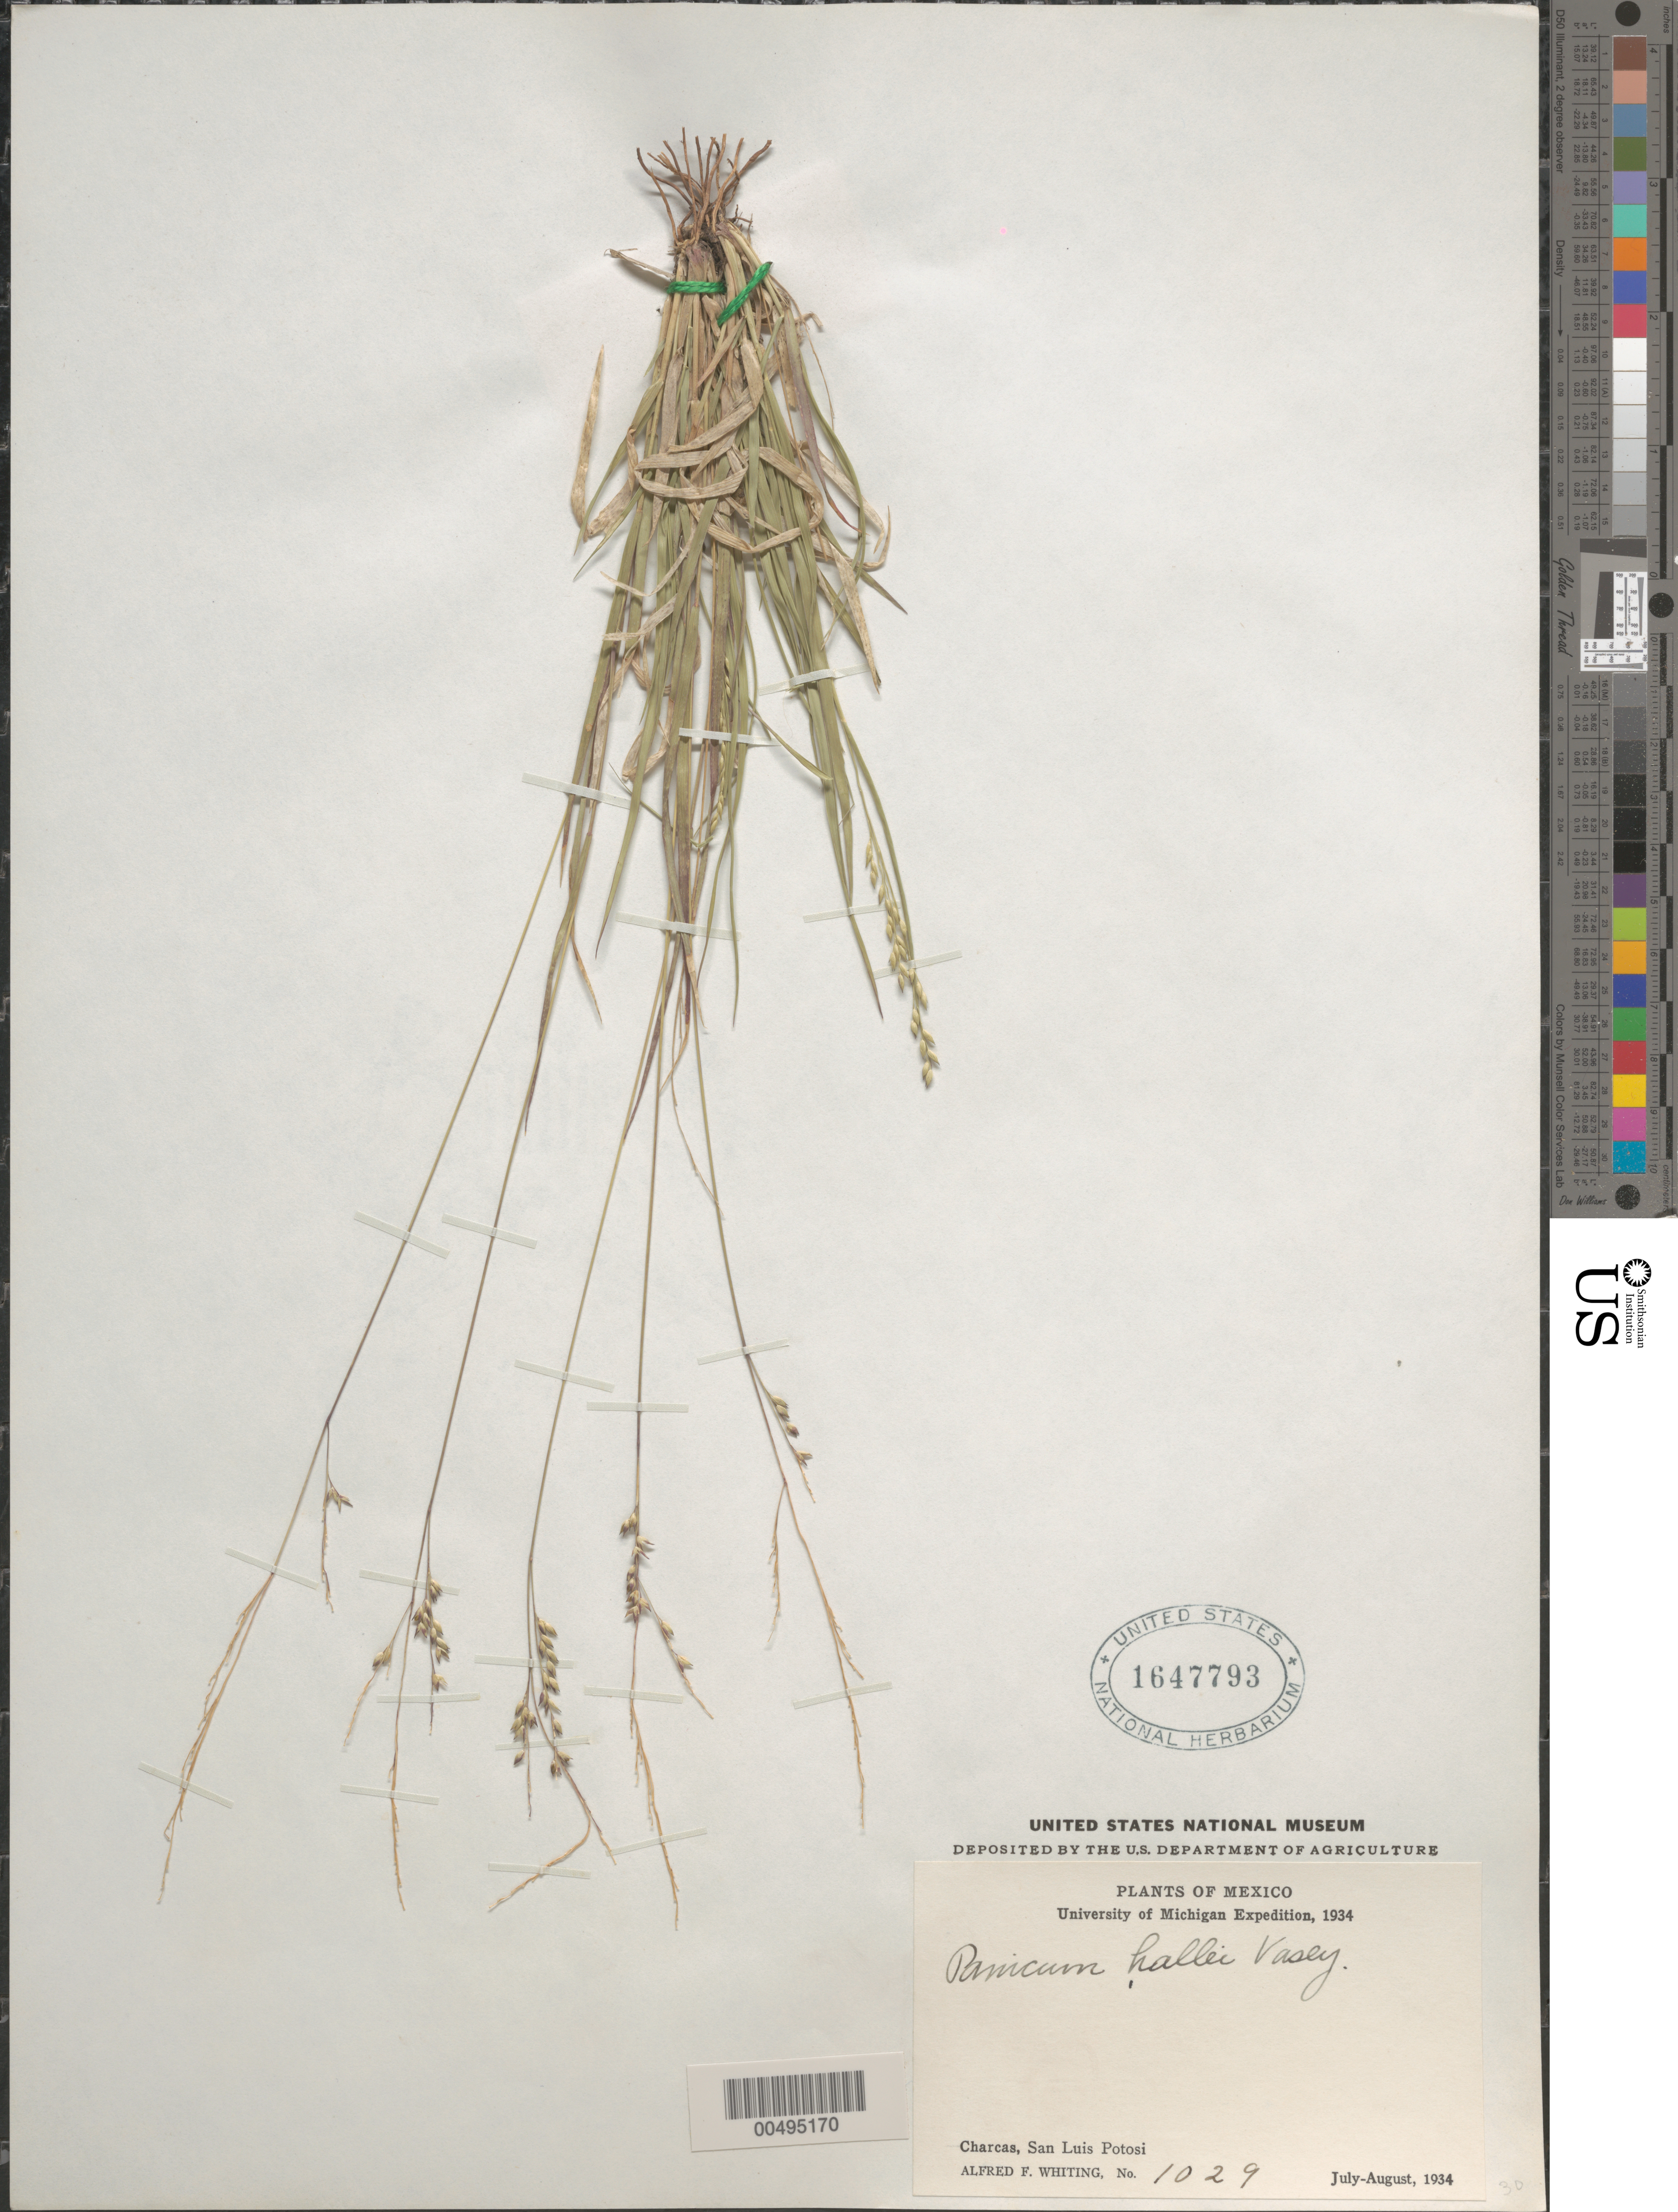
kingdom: Plantae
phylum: Tracheophyta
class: Liliopsida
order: Poales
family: Poaceae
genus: Panicum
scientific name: Panicum hallii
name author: Vasey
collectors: A. F. Whiting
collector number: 1029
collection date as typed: Jul 1934 to Aug 1934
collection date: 1934-07/1934-08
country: Mexico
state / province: San Luis Potosi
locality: Charcas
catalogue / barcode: US 1647793